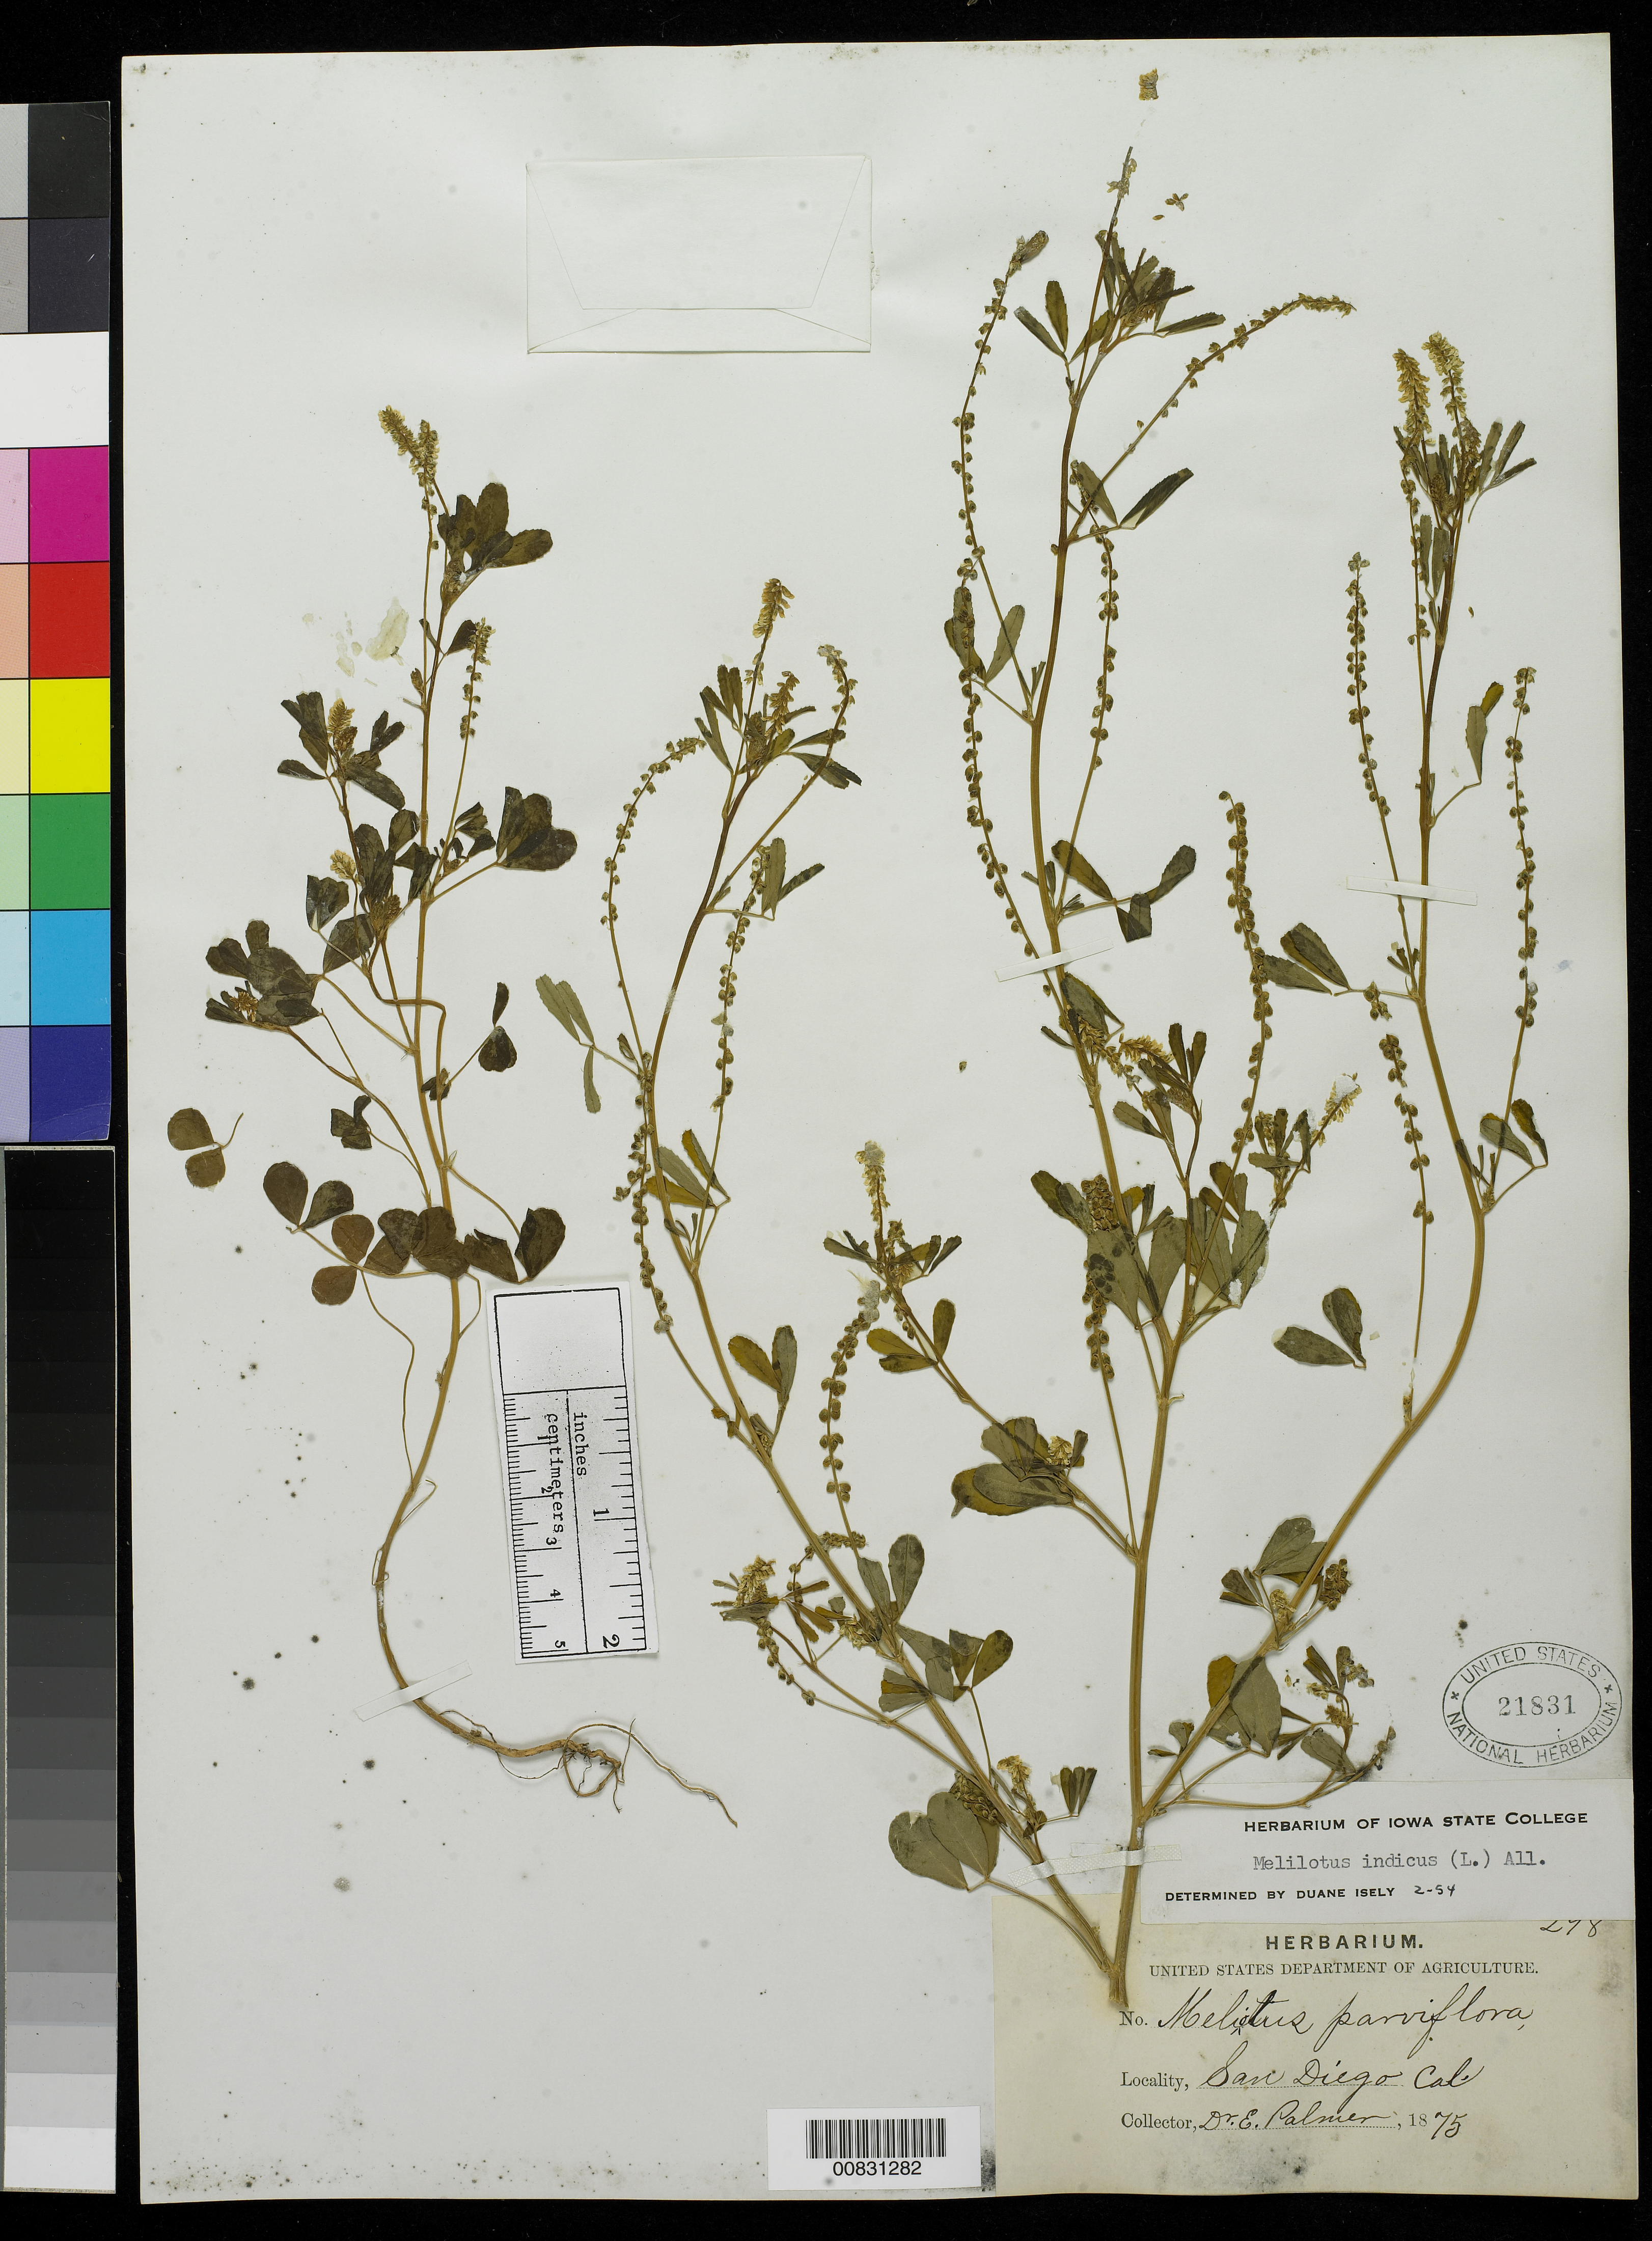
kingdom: Plantae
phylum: Tracheophyta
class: Magnoliopsida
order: Fabales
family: Fabaceae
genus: Melilotus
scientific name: Melilotus indicus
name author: (L.) All.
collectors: E. Palmer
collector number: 298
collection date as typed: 1875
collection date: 1875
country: United States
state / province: California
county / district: San Diego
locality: San Diego, California.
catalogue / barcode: US 21831